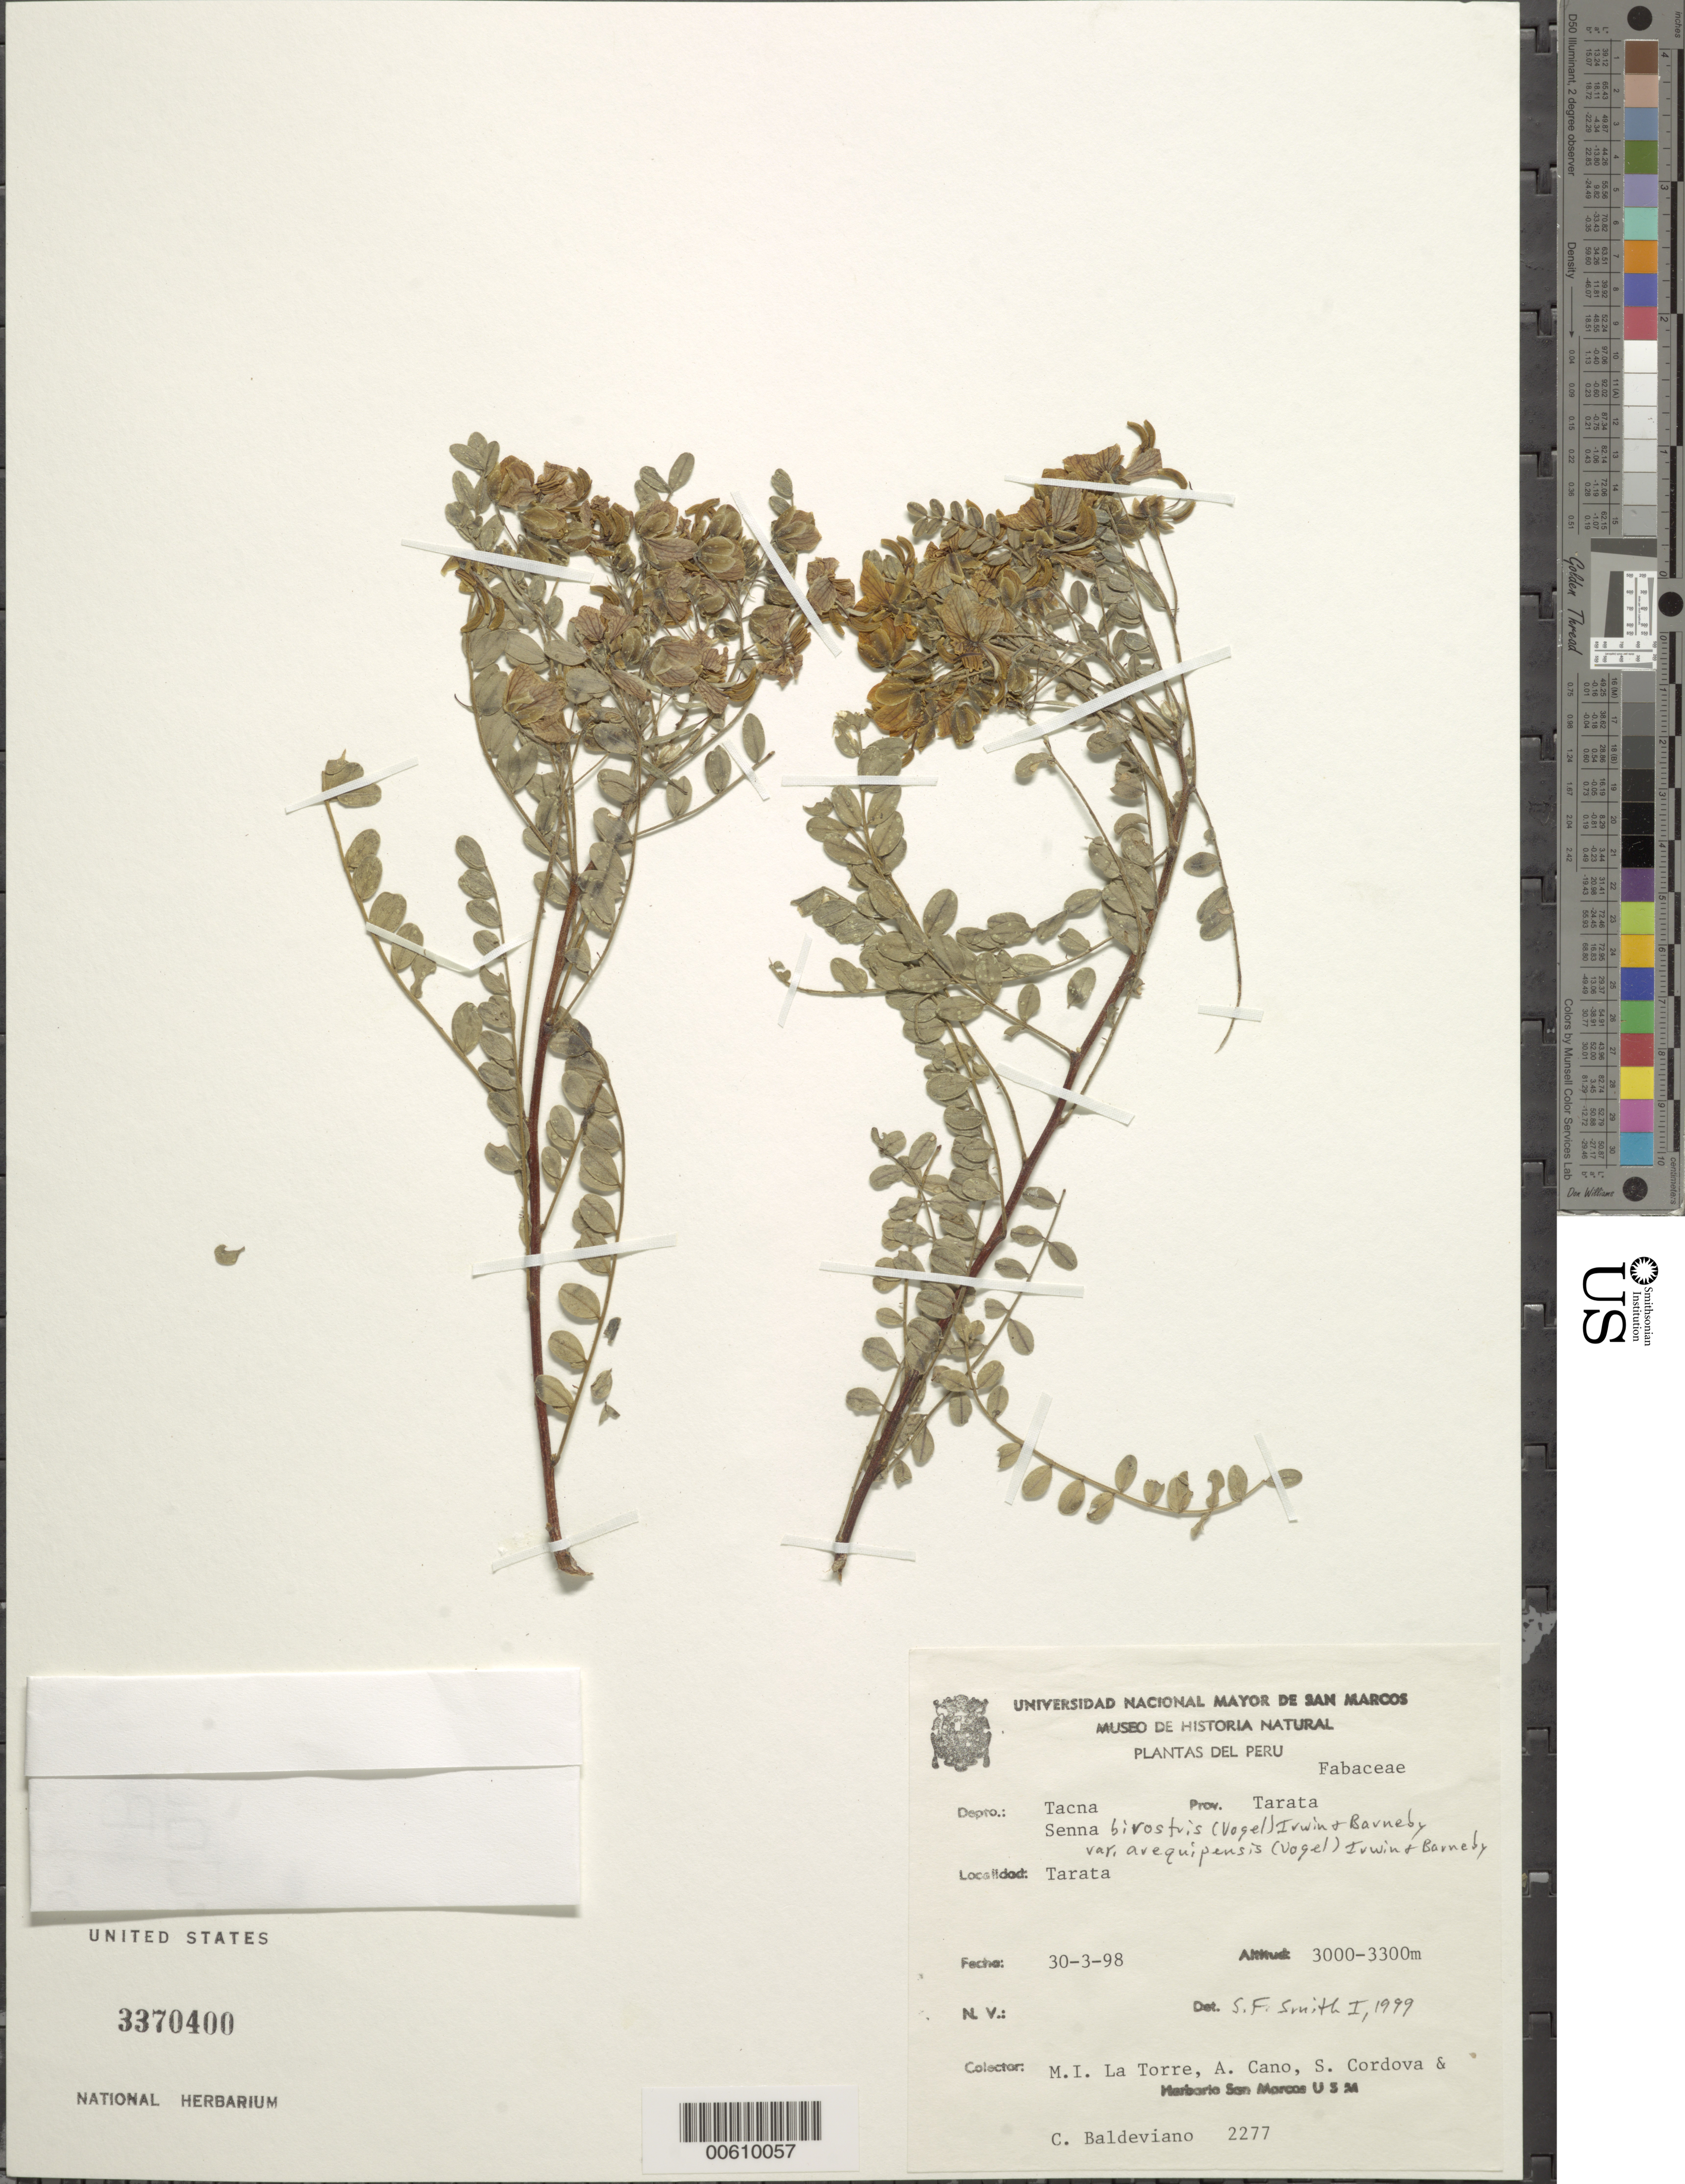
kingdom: Plantae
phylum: Tracheophyta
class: Magnoliopsida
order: Fabales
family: Fabaceae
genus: Senna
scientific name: Senna birostris var. arequipensis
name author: (Vogel) H.S. Irwin & Barneby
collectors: M. Torre, A. Cano, S. Cordova & C. Baldeviano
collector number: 2277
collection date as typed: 30 Mar 1998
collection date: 1998-03-30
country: Peru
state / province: Tacna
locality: Tarata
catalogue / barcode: US 3370400